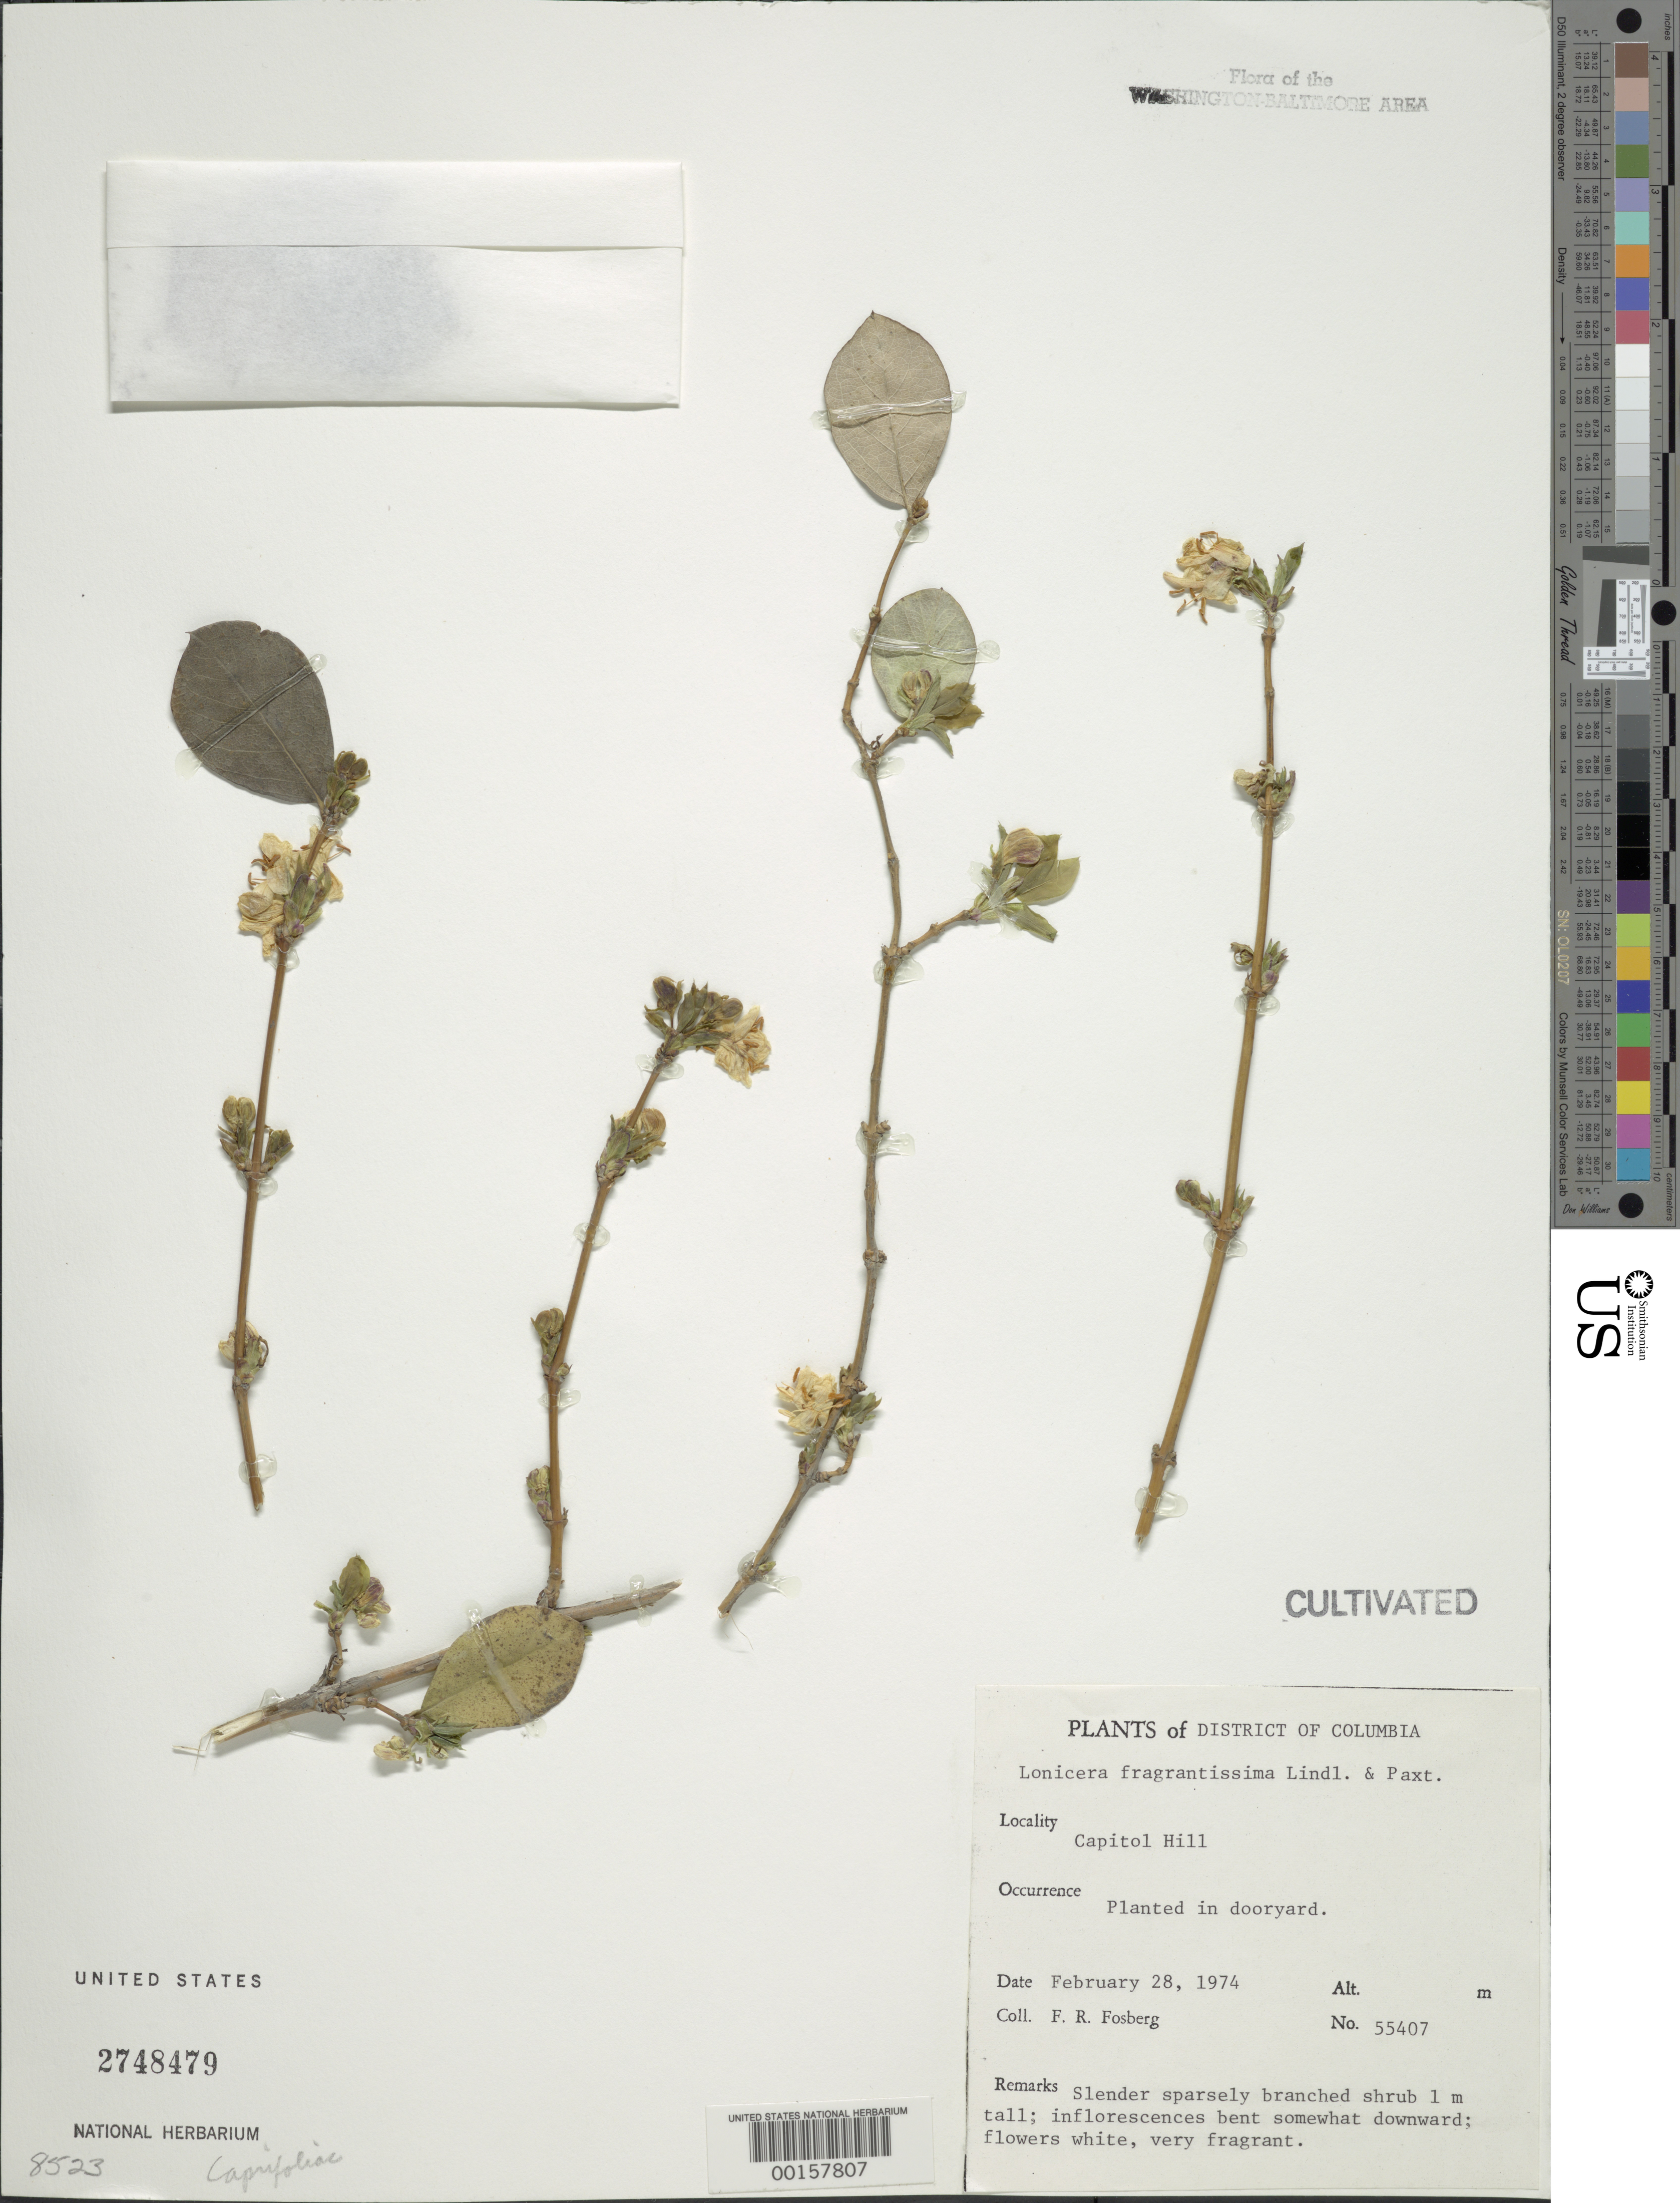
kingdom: Plantae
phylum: Tracheophyta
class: Magnoliopsida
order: Dipsacales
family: Caprifoliaceae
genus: Lonicera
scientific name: Lonicera fragrantissima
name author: Lindl. & Paxt.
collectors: F. R. Fosberg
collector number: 55407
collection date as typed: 28 Feb 1974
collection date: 1974-02-28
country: United States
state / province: District of Columbia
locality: Capitol Hill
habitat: Dooryard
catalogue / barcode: US 2748479